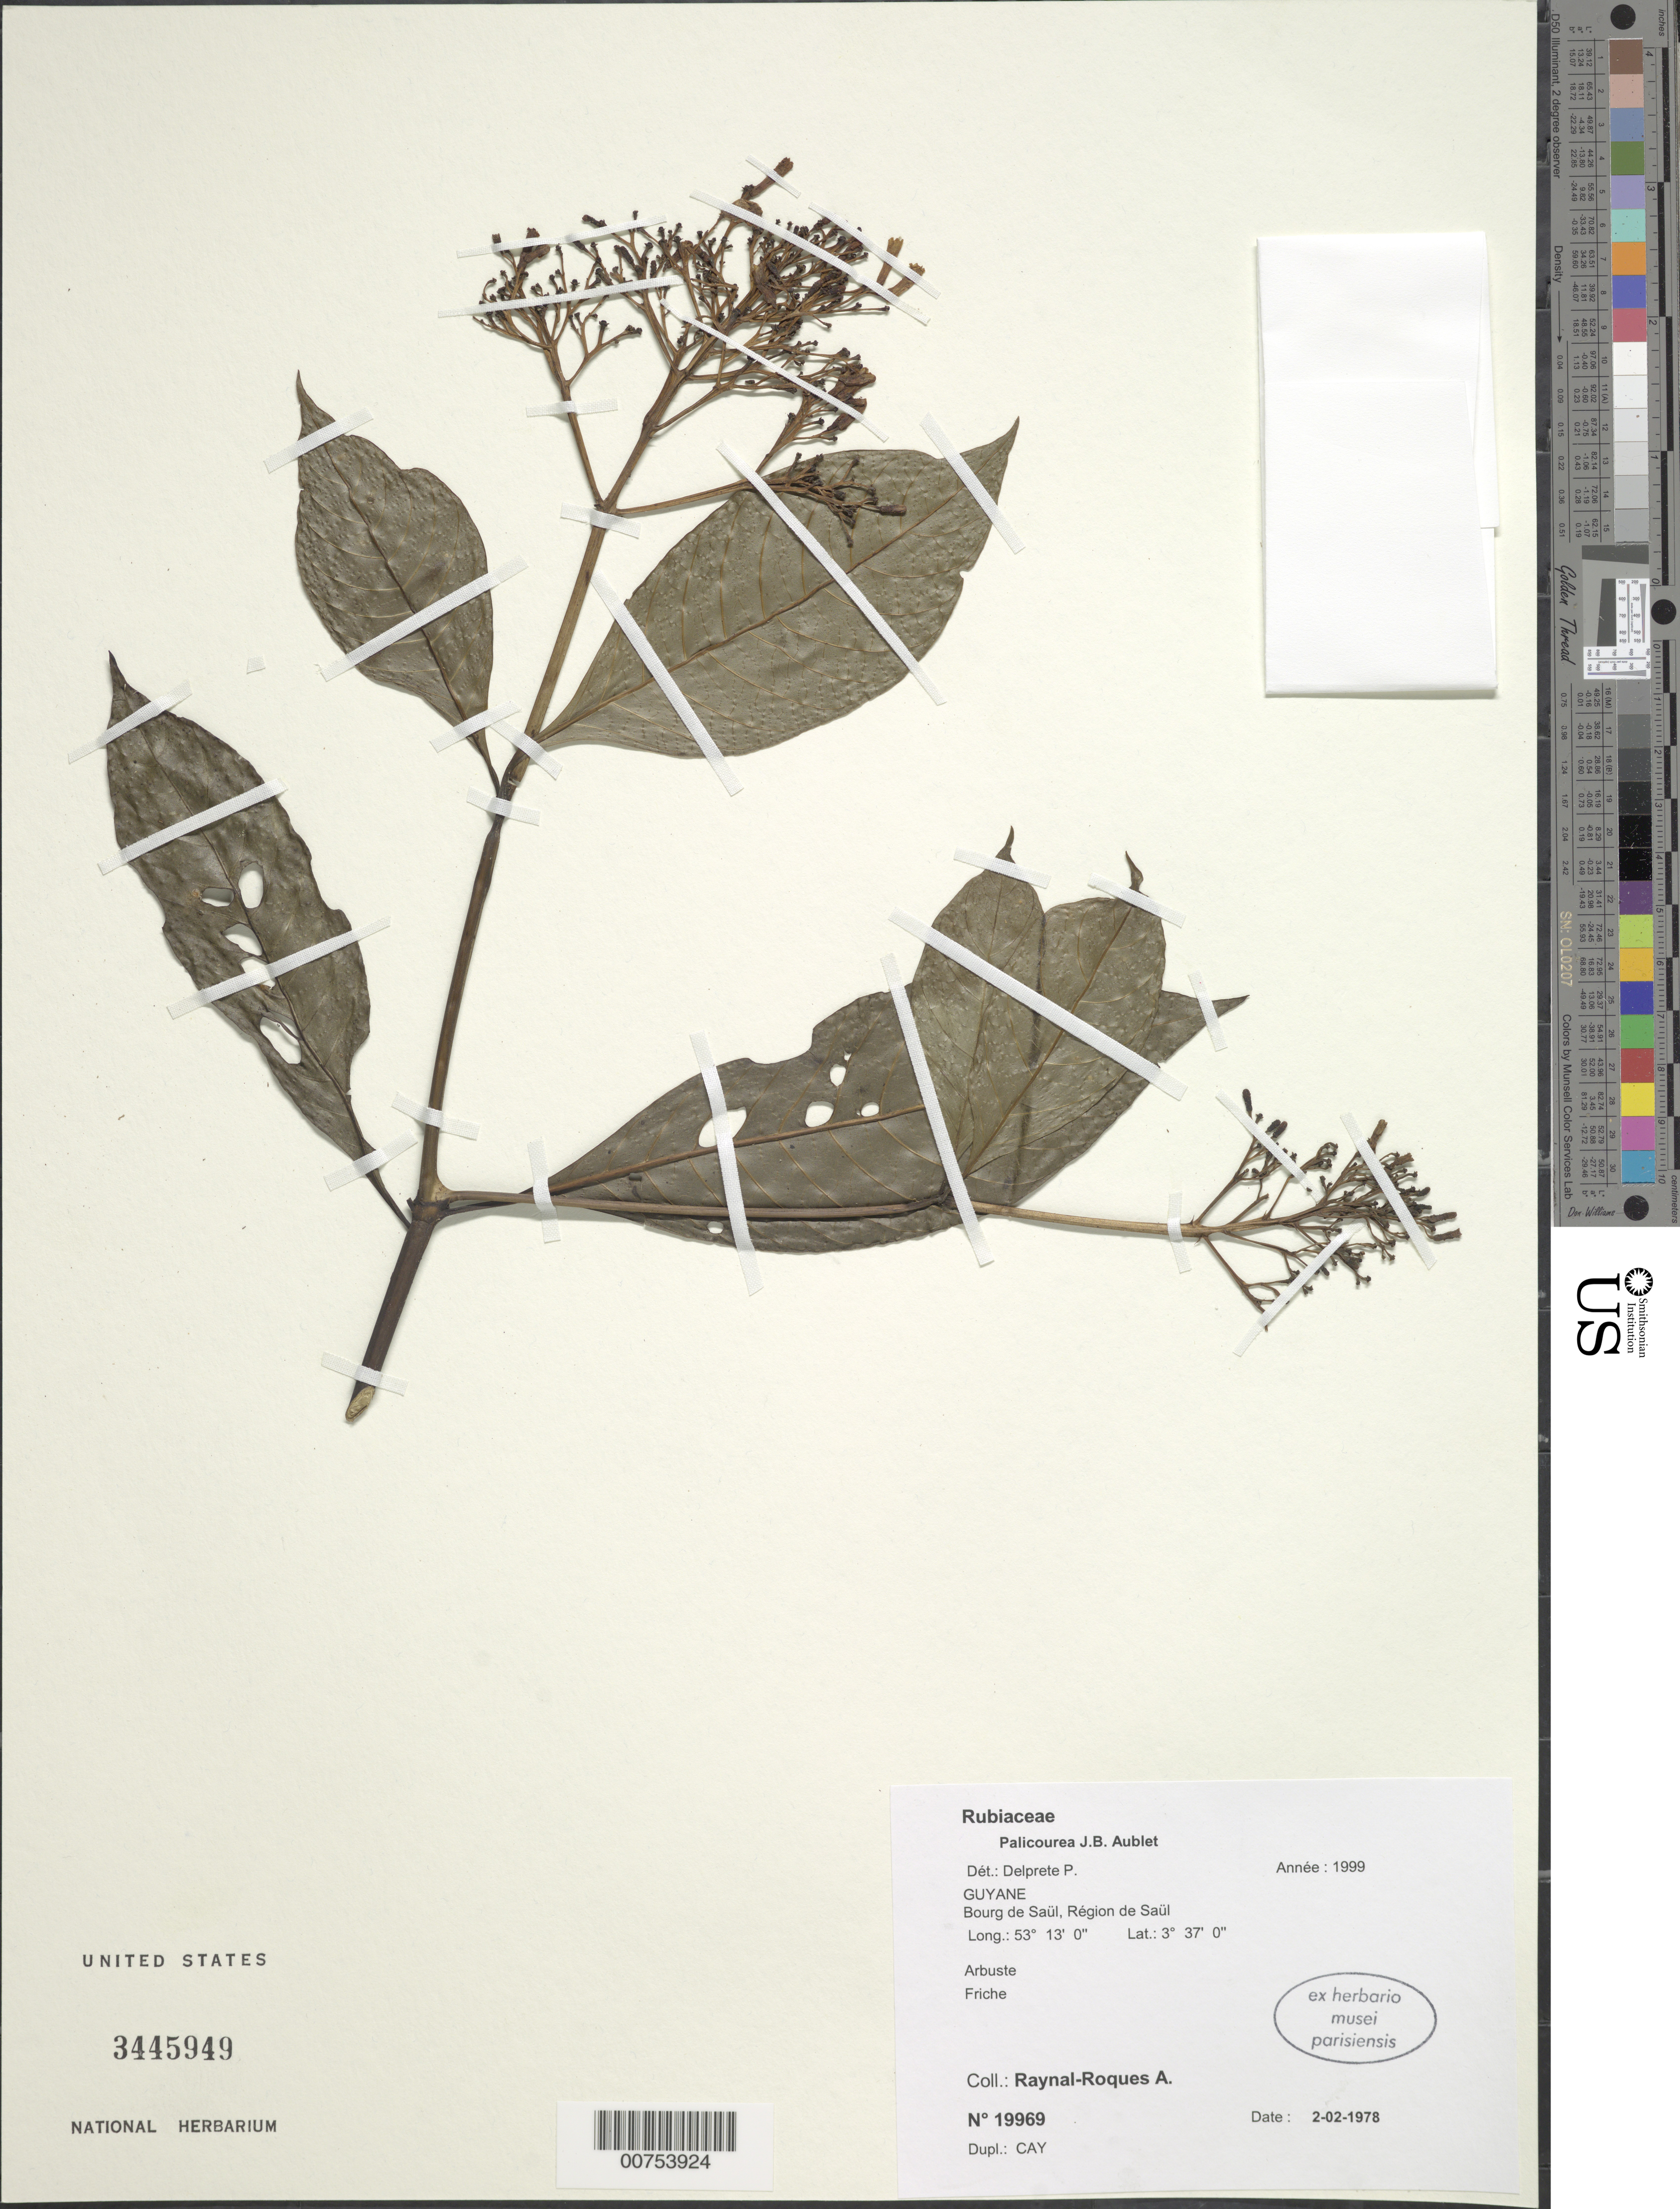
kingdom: Plantae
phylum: Tracheophyta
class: Magnoliopsida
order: Gentianales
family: Rubiaceae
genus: Palicourea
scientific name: Palicourea sp.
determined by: Delprete, P. G., Herb. de Guyane Cay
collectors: A. M. Raynal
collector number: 19969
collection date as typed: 2-Feb-78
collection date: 1978-02-02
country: French Guiana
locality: Saül, Bourg de Saül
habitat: Waste ground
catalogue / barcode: US 3445949